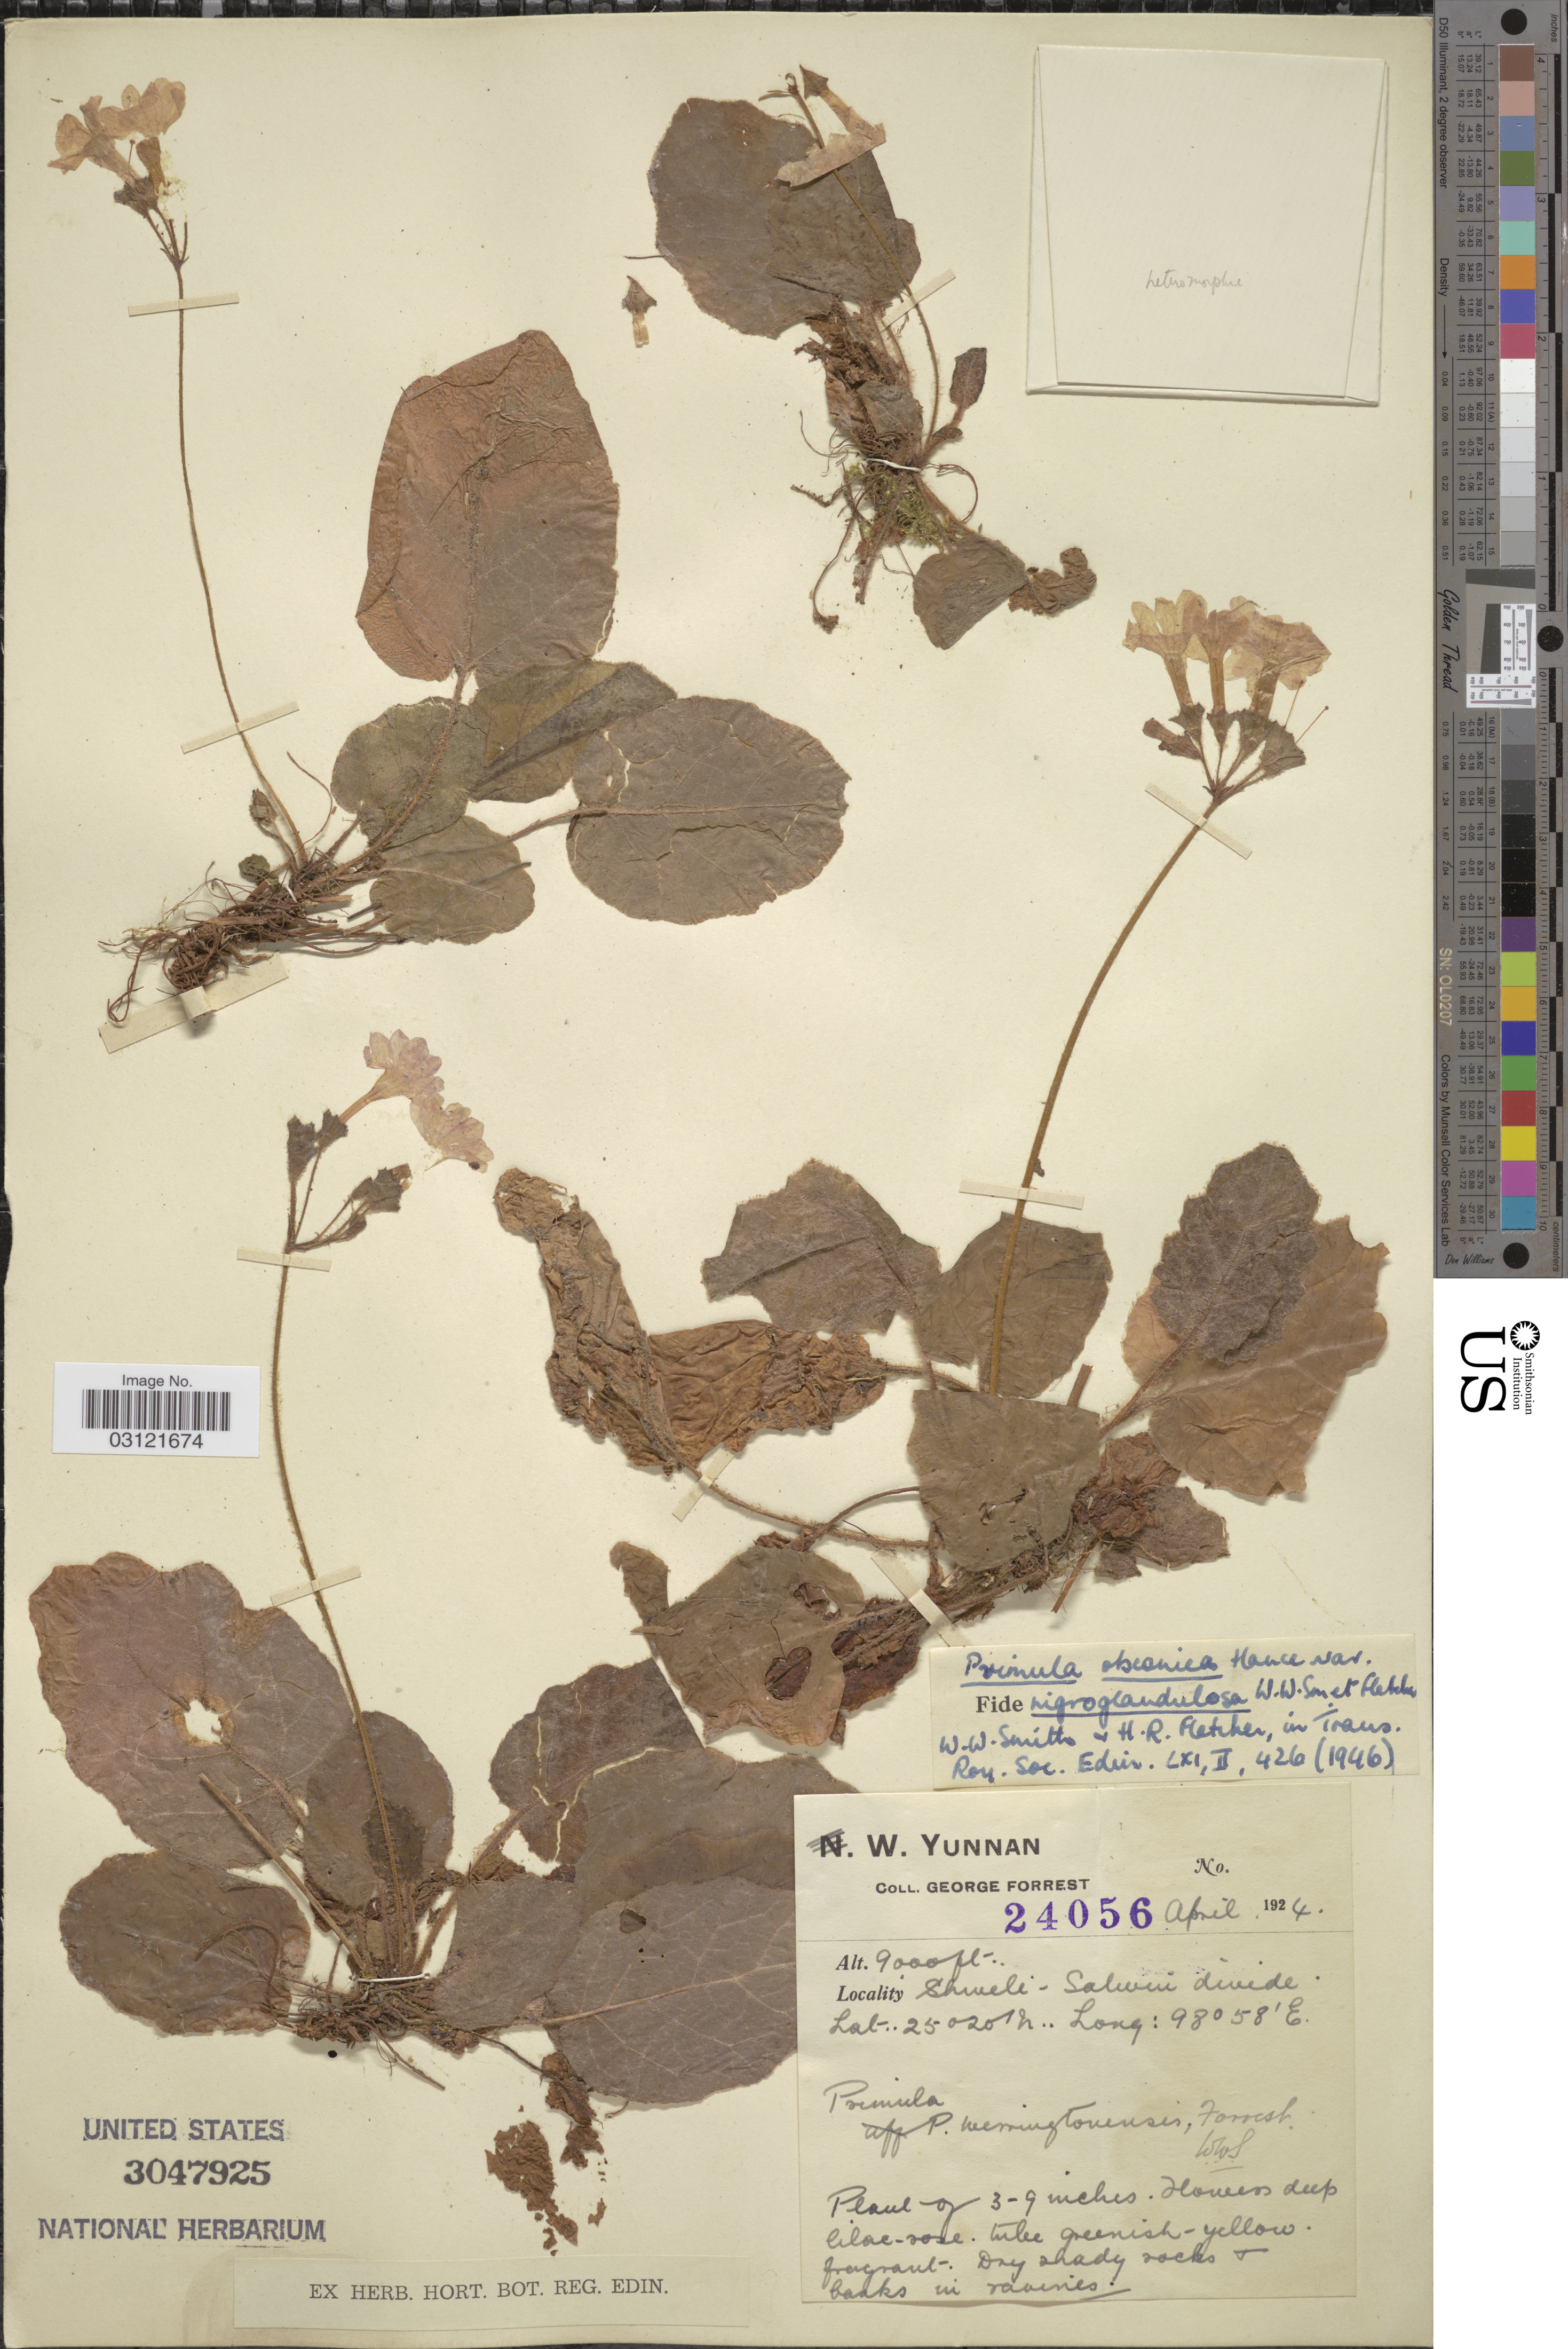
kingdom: Plantae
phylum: Tracheophyta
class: Magnoliopsida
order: Ericales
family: Primulaceae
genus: Primula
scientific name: Primula obconica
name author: Hance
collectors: G. Forrest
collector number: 24056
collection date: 1924-04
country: China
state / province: Yunnan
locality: W. Yunnan, Shweli-Salwini divide.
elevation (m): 2743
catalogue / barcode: US 3047925